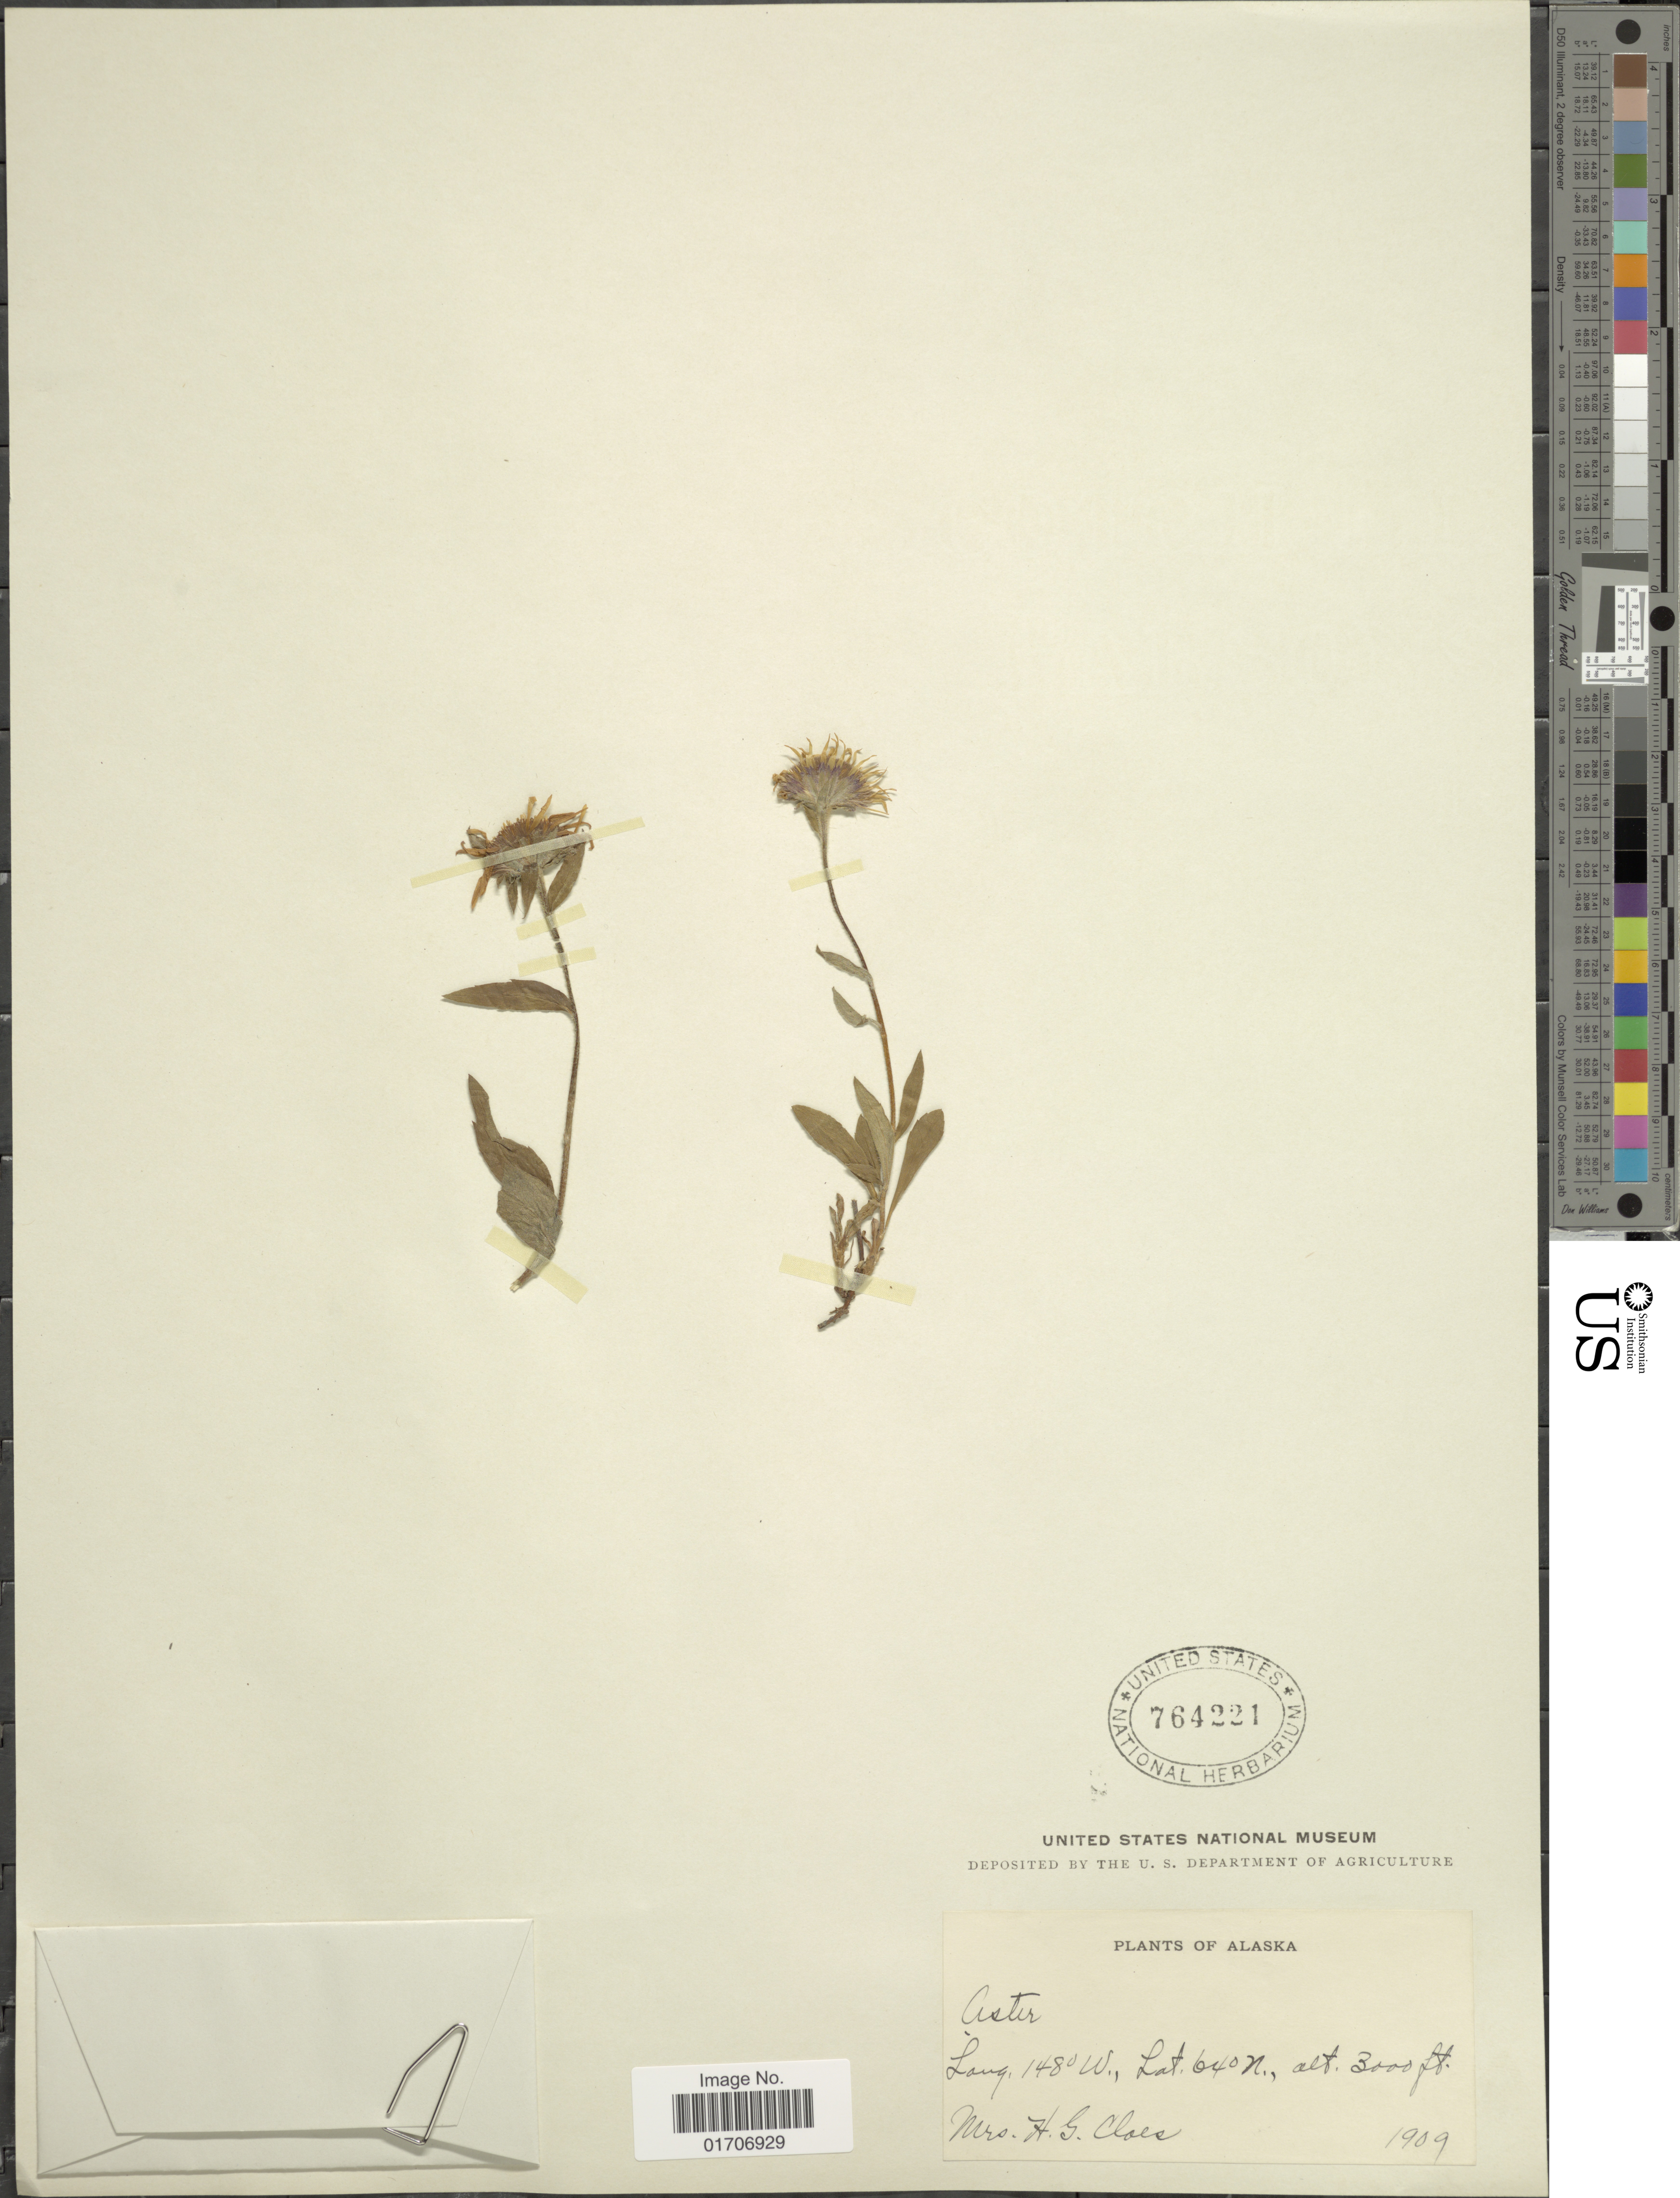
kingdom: Plantae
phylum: Tracheophyta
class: Magnoliopsida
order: Asterales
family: Asteraceae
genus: Eurybia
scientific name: Eurybia sibirica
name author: (L.) G.L. Nesom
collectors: H. Cloes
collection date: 1909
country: United States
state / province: Alaska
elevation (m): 914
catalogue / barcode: US 764221